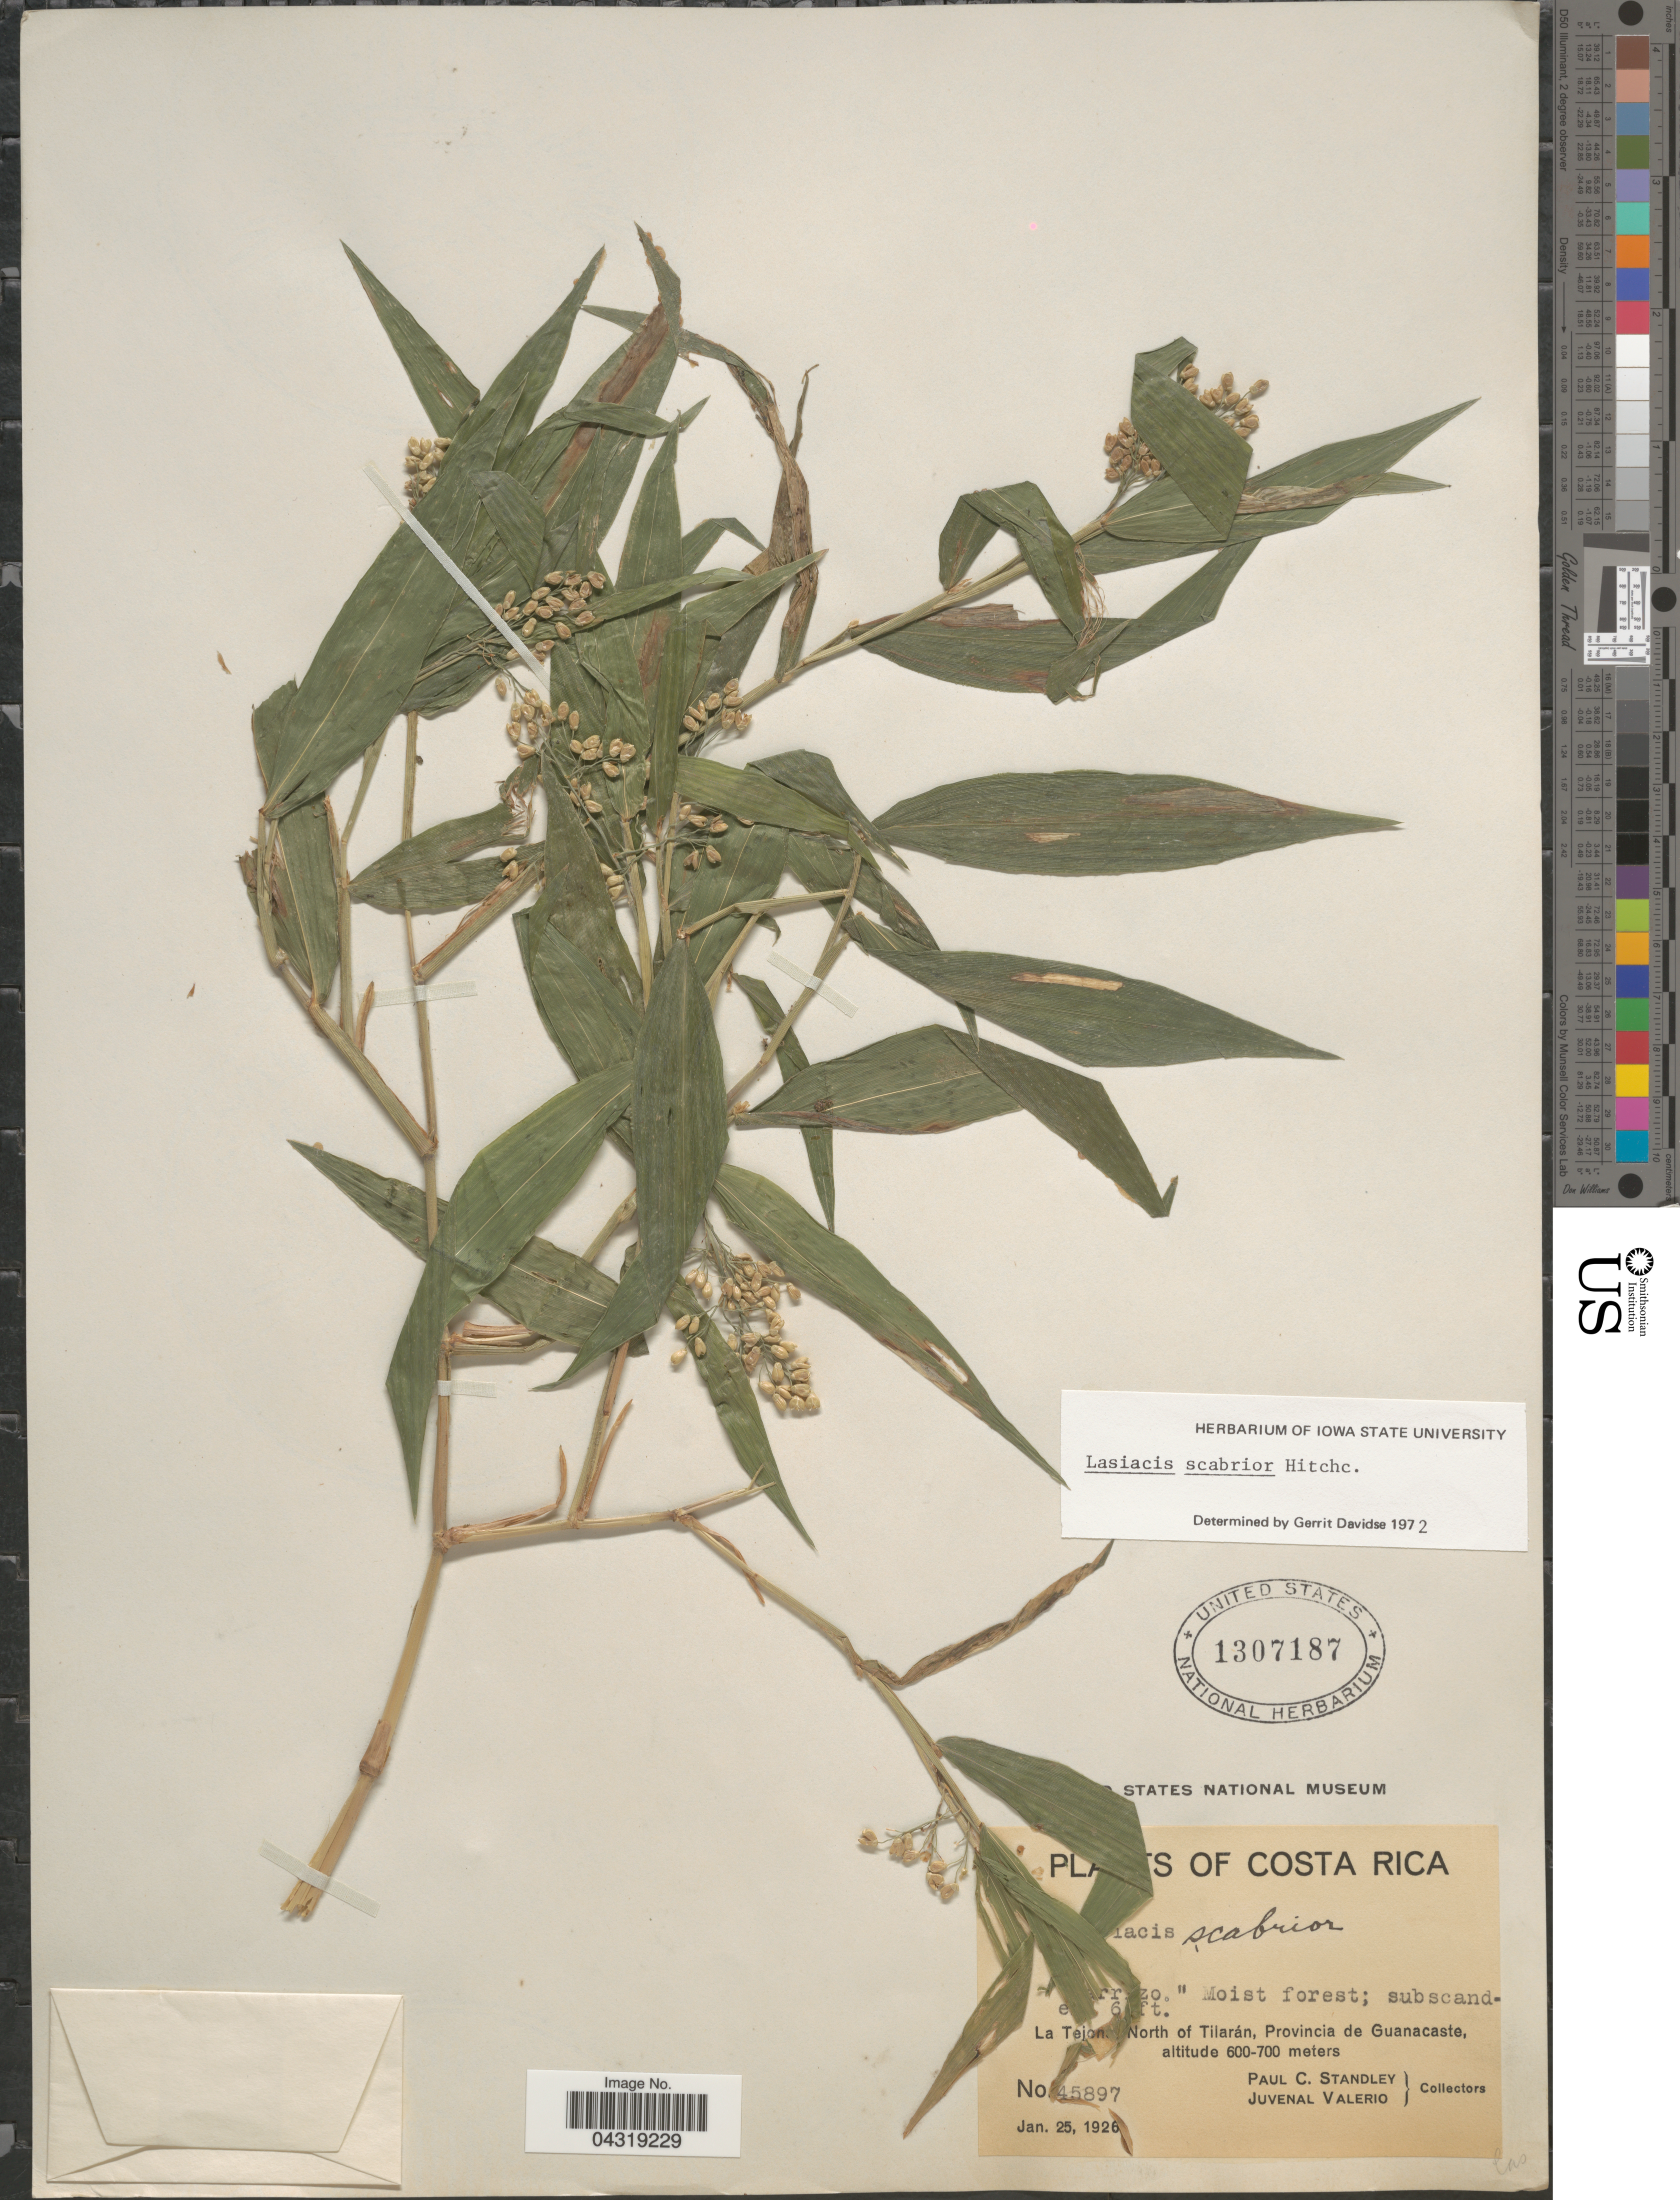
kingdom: Plantae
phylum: Tracheophyta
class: Liliopsida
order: Poales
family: Poaceae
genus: Lasiacis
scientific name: Lasiacis scabrior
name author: Hitchc.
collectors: P. C. Standley & J. Valerio R.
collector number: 45897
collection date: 1926-01-25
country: Costa Rica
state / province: Guanacaste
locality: La Tejona,North of Tilarán, Provincia de Guanacaste.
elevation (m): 600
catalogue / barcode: US 1307187